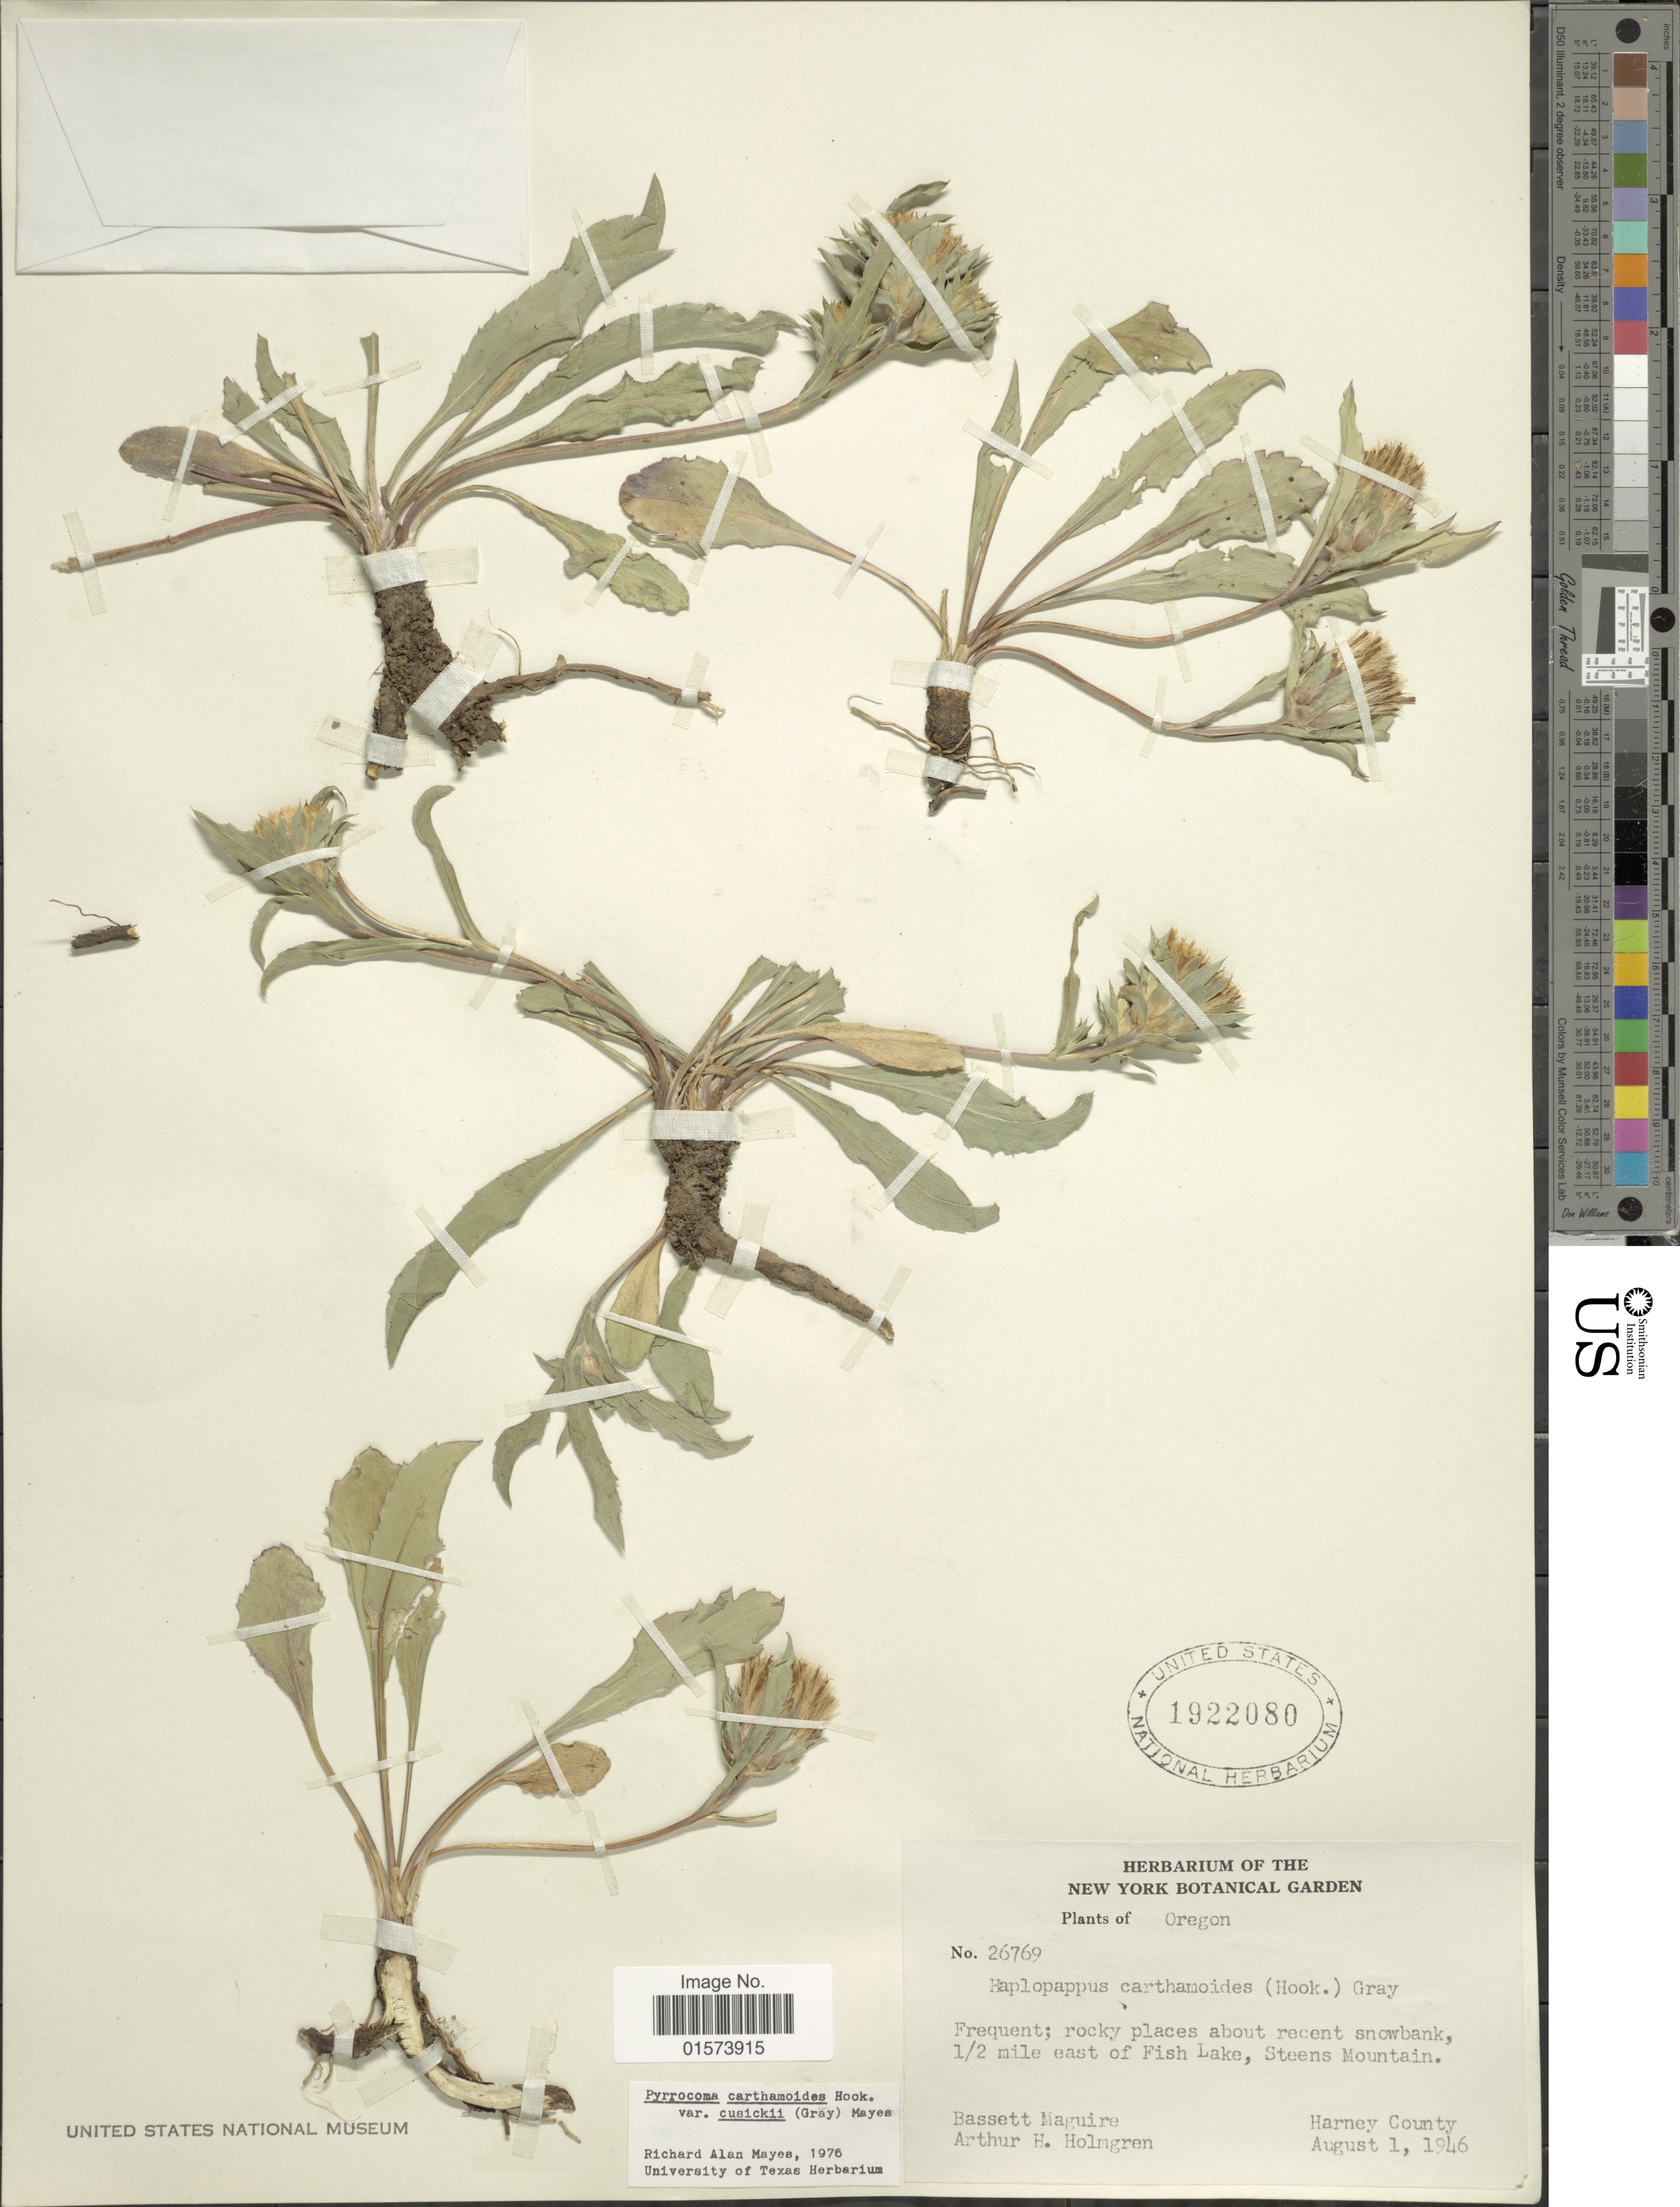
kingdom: Plantae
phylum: Tracheophyta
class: Magnoliopsida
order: Asterales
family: Asteraceae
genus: Pyrrocoma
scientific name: Pyrrocoma carthamoides var. cusickii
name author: (A. Gray) Mayes ex Kartesz & Gandhi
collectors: B. Maguire & A. H. Holmgren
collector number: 26769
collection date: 1946-08-01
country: United States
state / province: Oregon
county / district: Harney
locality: Rocky places about recent snowbank, 1/2 mile east of Fish Lake, Steens Mountains, Harney County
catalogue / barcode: US 1922080